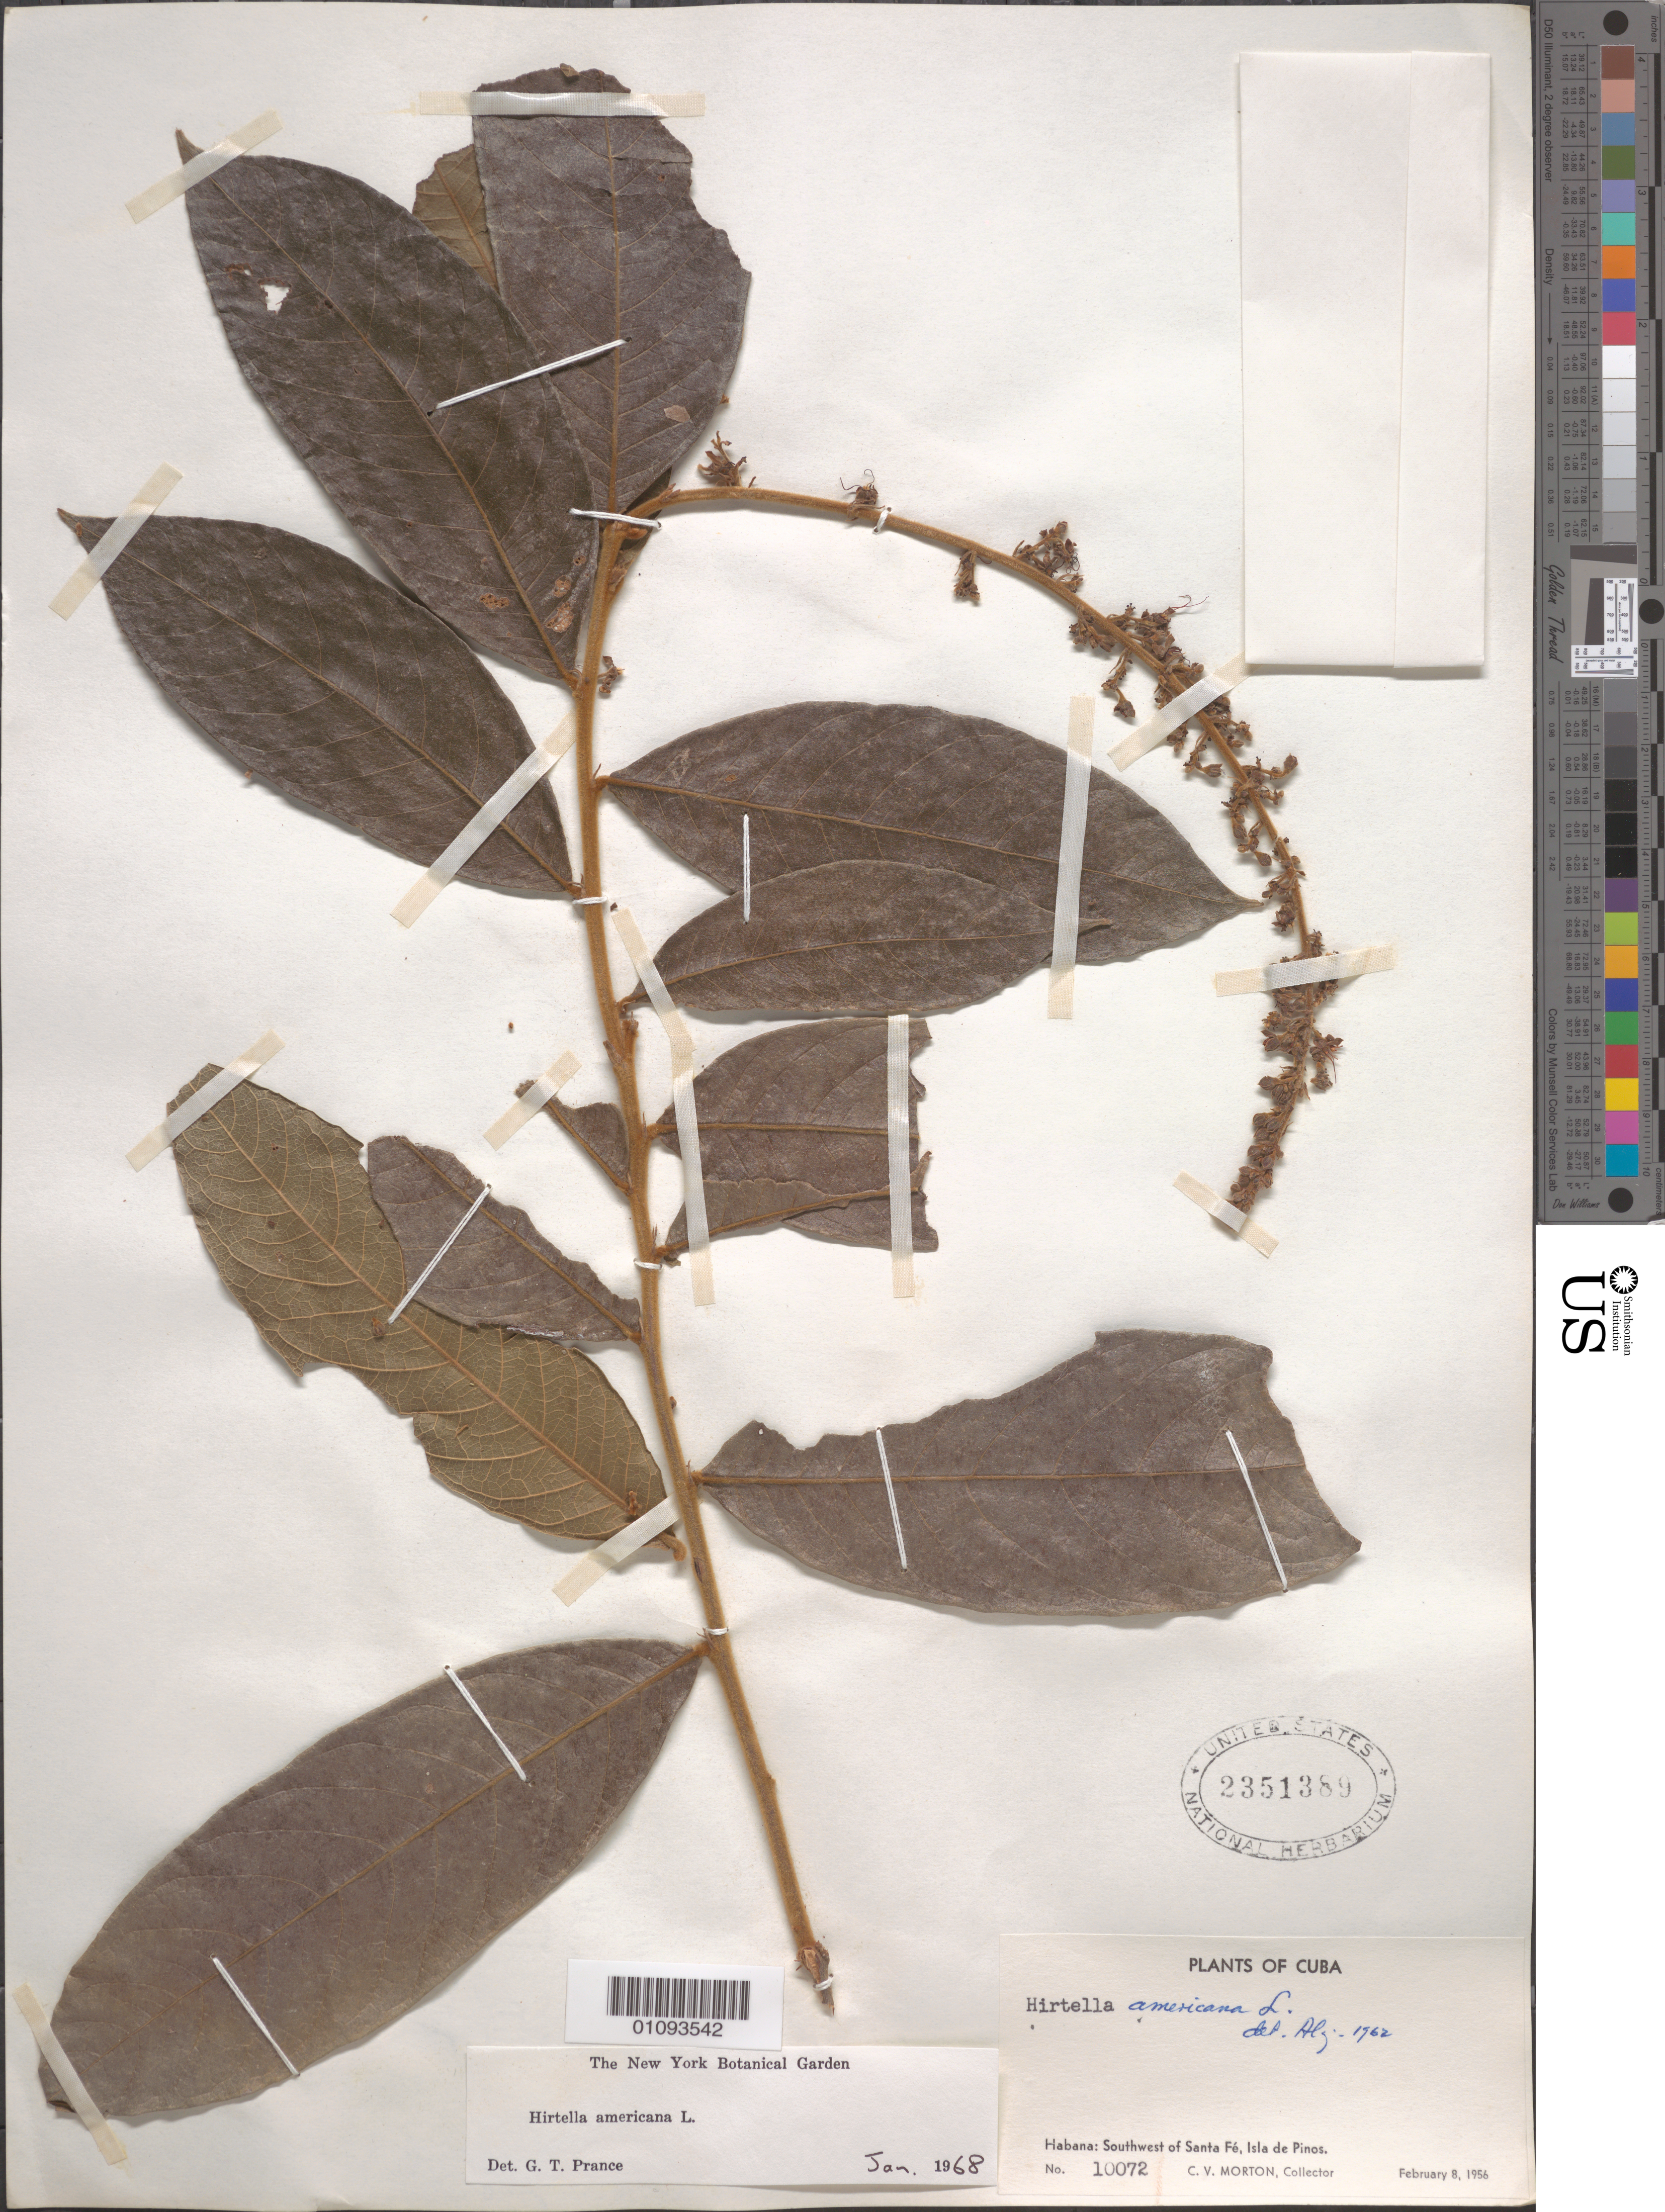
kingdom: Plantae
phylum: Tracheophyta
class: Magnoliopsida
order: Malpighiales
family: Chrysobalanaceae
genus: Hirtella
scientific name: Hirtella americana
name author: L.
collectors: G. T. Prance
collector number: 10072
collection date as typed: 08 Feb 1956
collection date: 1956-02-08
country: Cuba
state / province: Isla de La Juventud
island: Isla de la Juventud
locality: Southwest of Santa Fe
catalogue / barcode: US 2351389